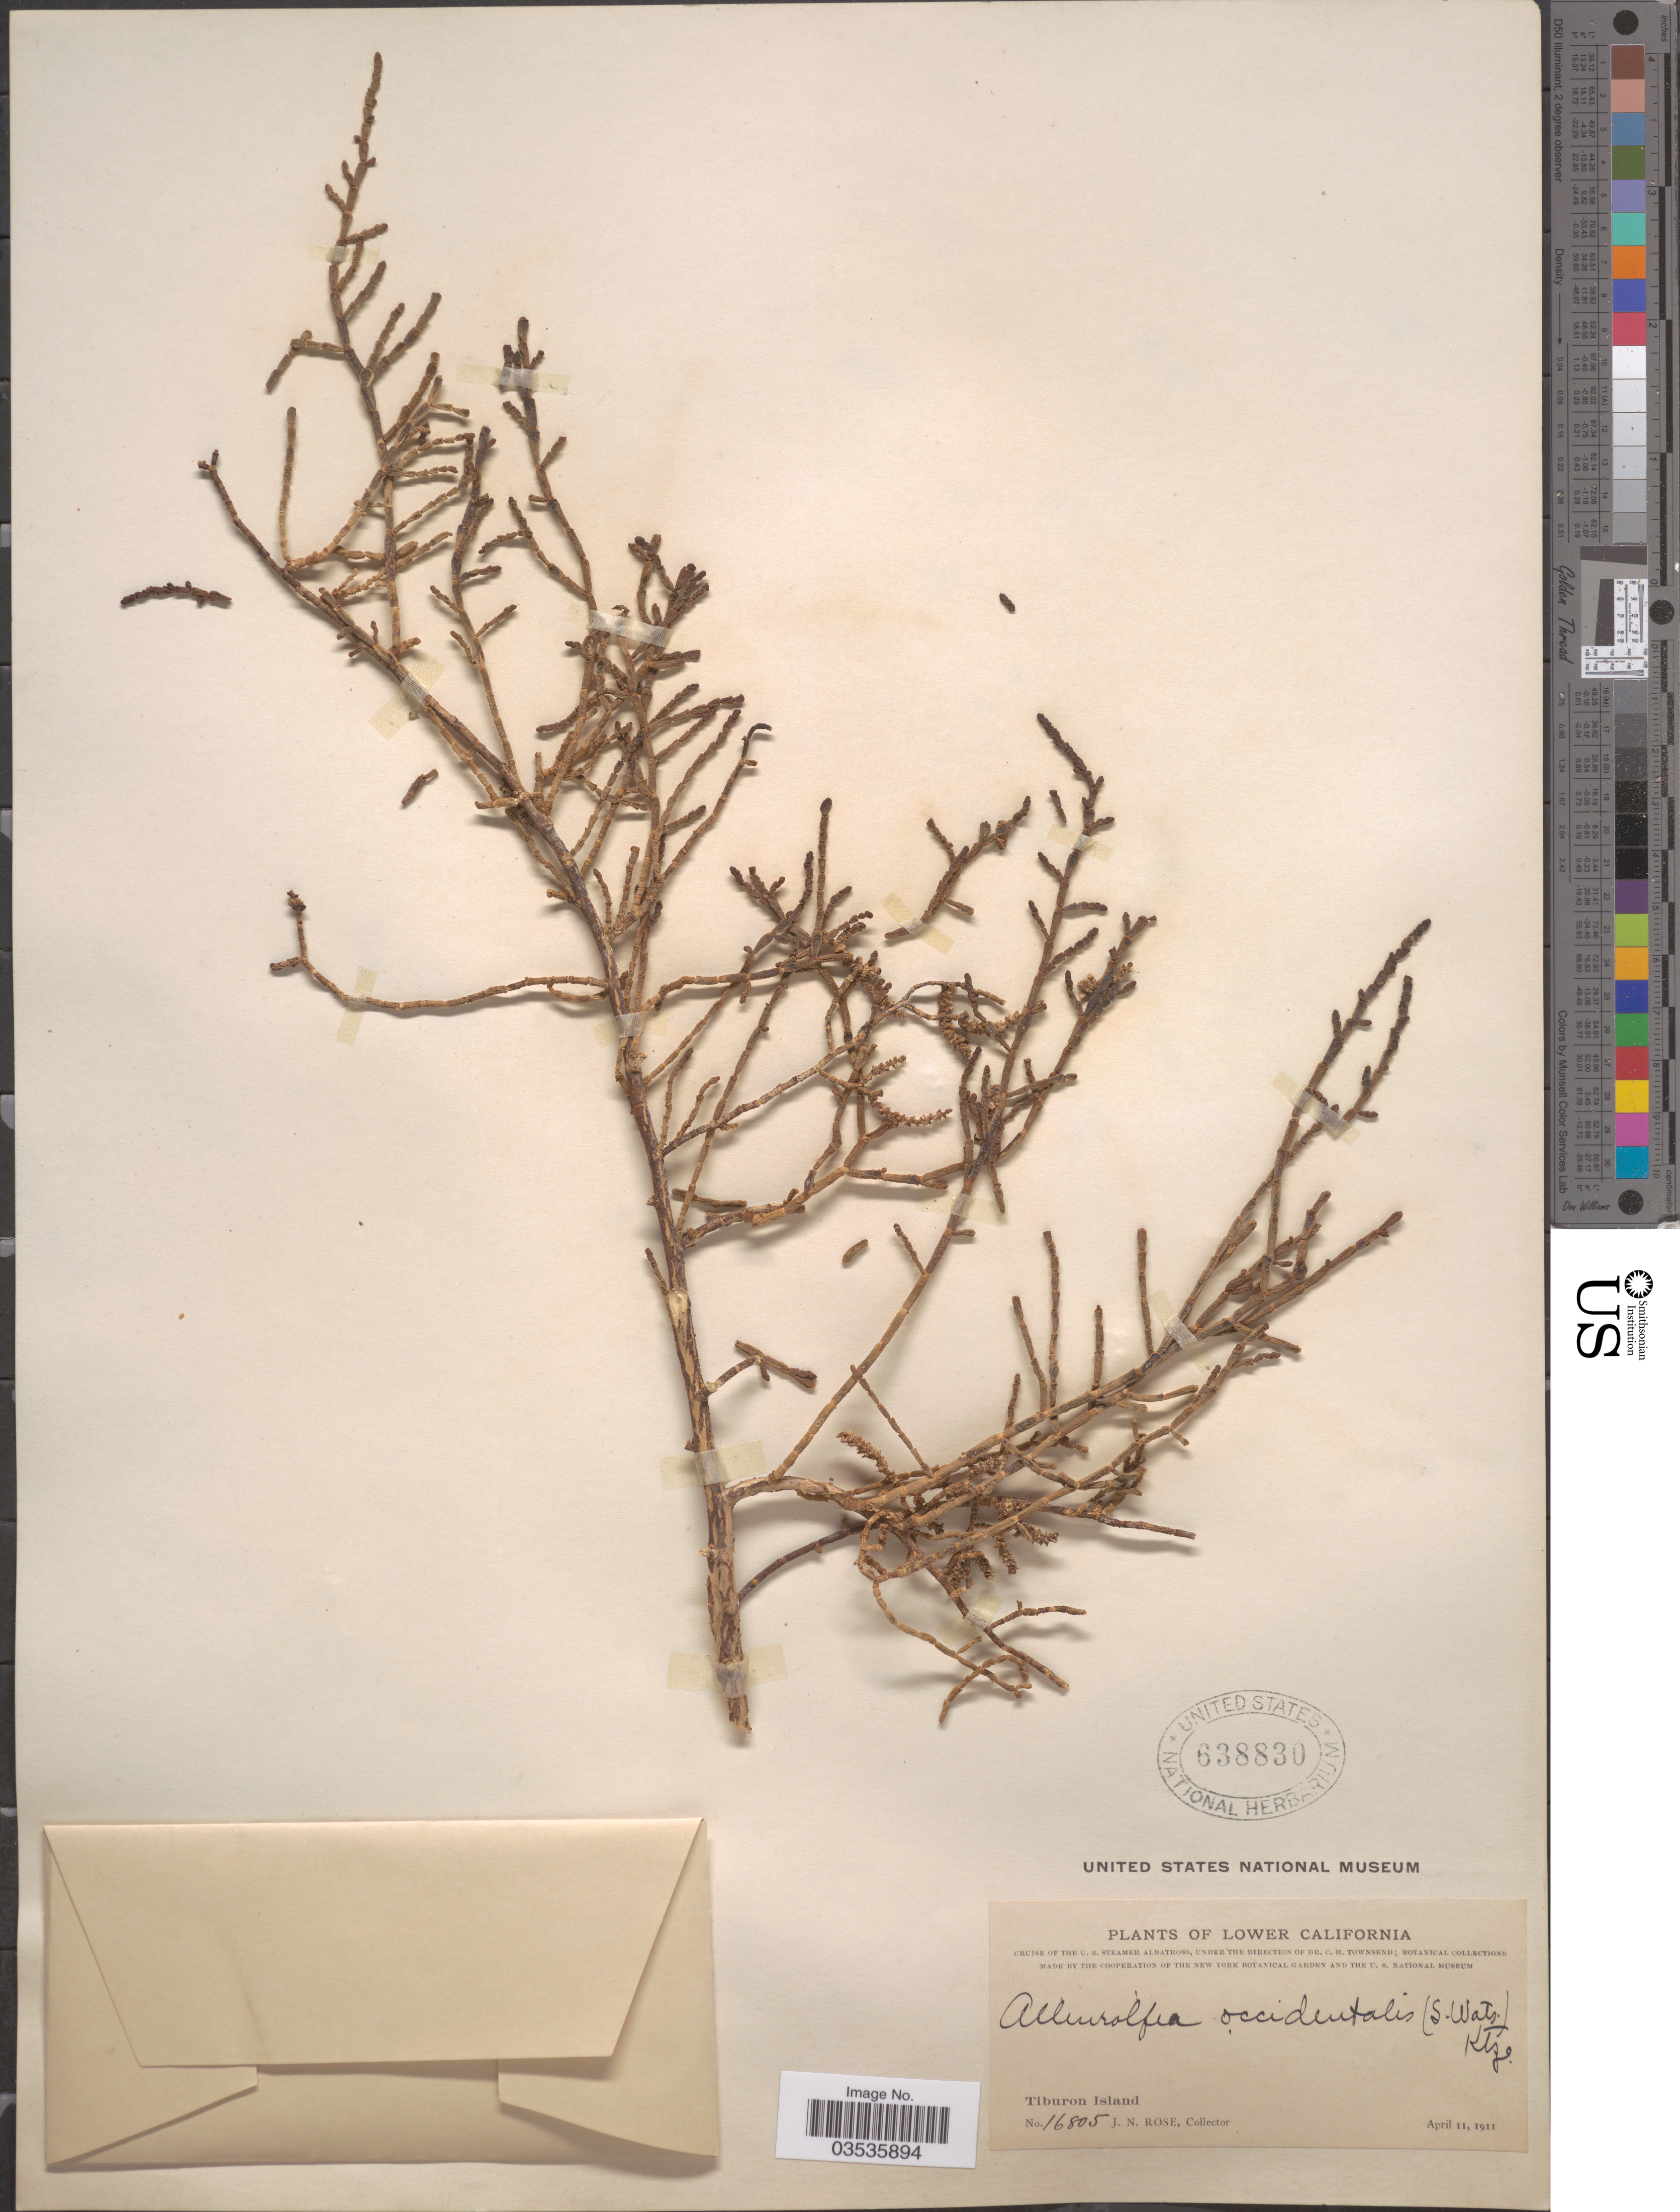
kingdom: Plantae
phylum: Tracheophyta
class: Magnoliopsida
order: Caryophyllales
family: Amaranthaceae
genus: Allenrolfea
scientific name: Allenrolfea occidentalis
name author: (S. Watson) Kuntze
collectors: J. N. Rose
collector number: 16805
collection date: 1911-04-11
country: Mexico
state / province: Sonora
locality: Lower California. Tiburon Island.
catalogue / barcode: US 638830